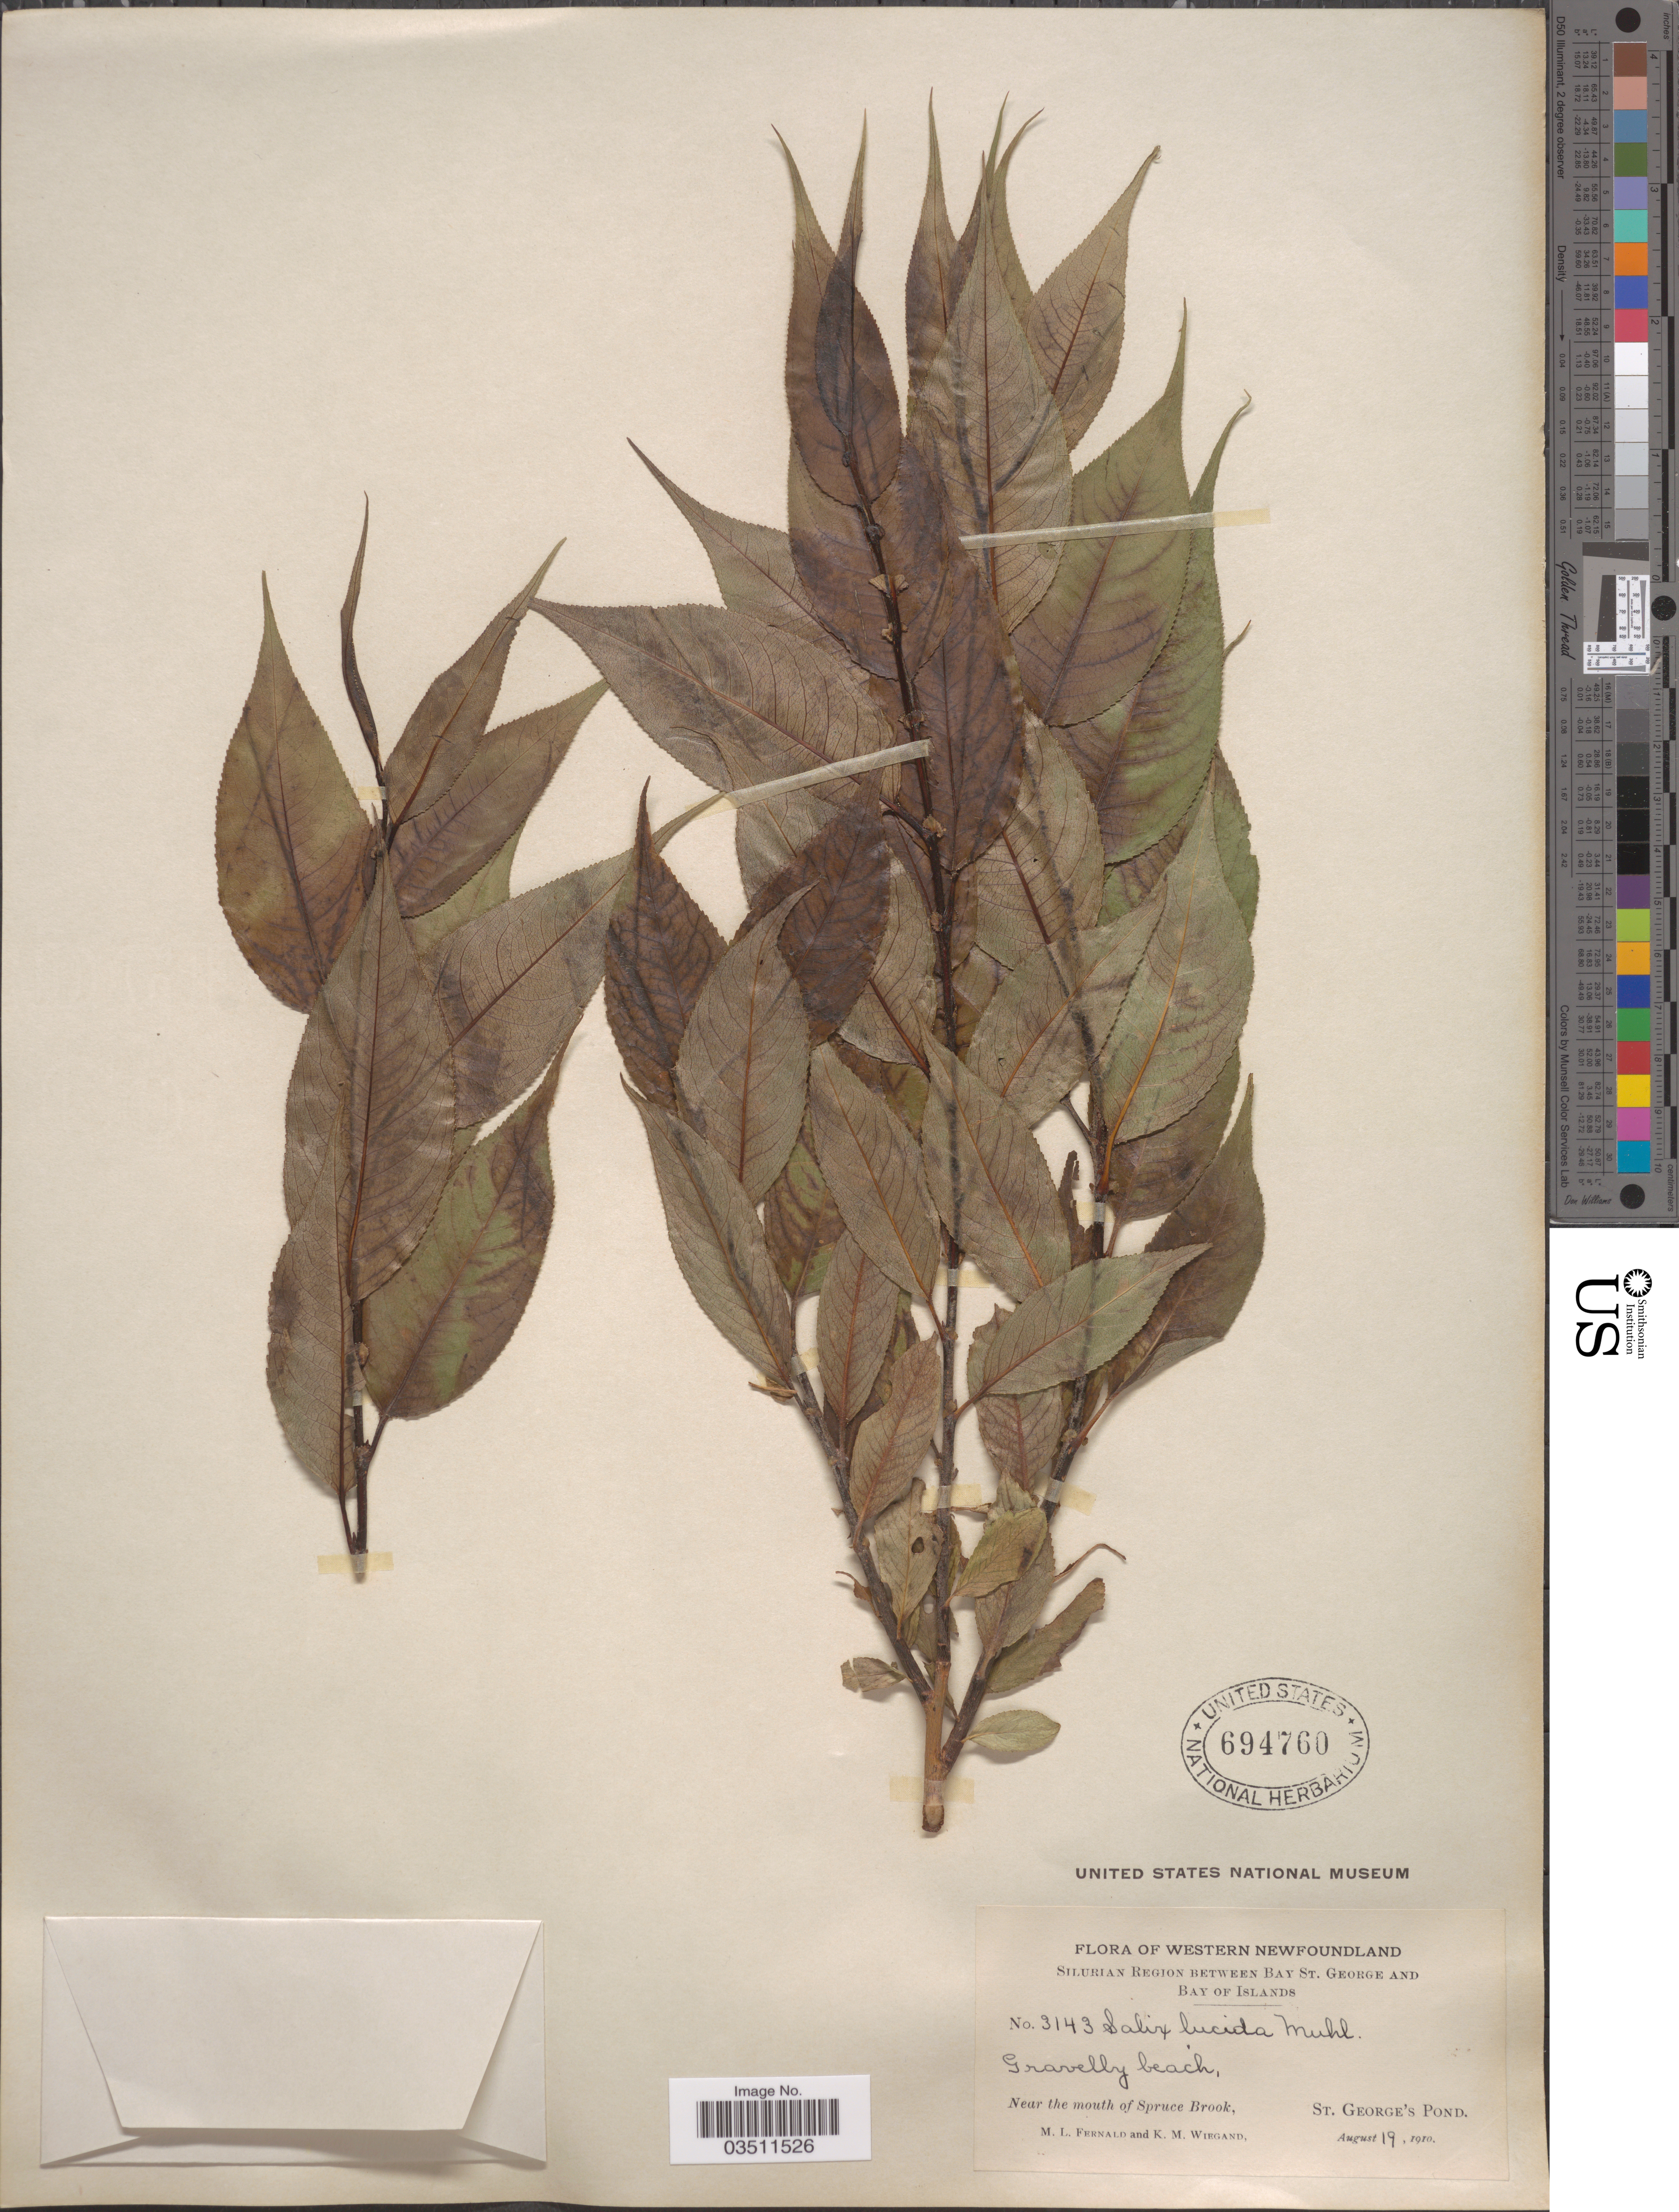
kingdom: Plantae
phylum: Tracheophyta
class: Magnoliopsida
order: Malpighiales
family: Salicaceae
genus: Salix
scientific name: Salix lucida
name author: Muhl.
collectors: M. L. Fernald & K. M. Wiegand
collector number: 3143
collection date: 1910-08-19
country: Canada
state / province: Newfoundland and Labrador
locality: Western Newfoundland. Silurian Region between Bay St. George and Bay of Islands. Gravelly beach, Near the mouth of Spruce Brook, St. George's Pond.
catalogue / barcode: US 694760